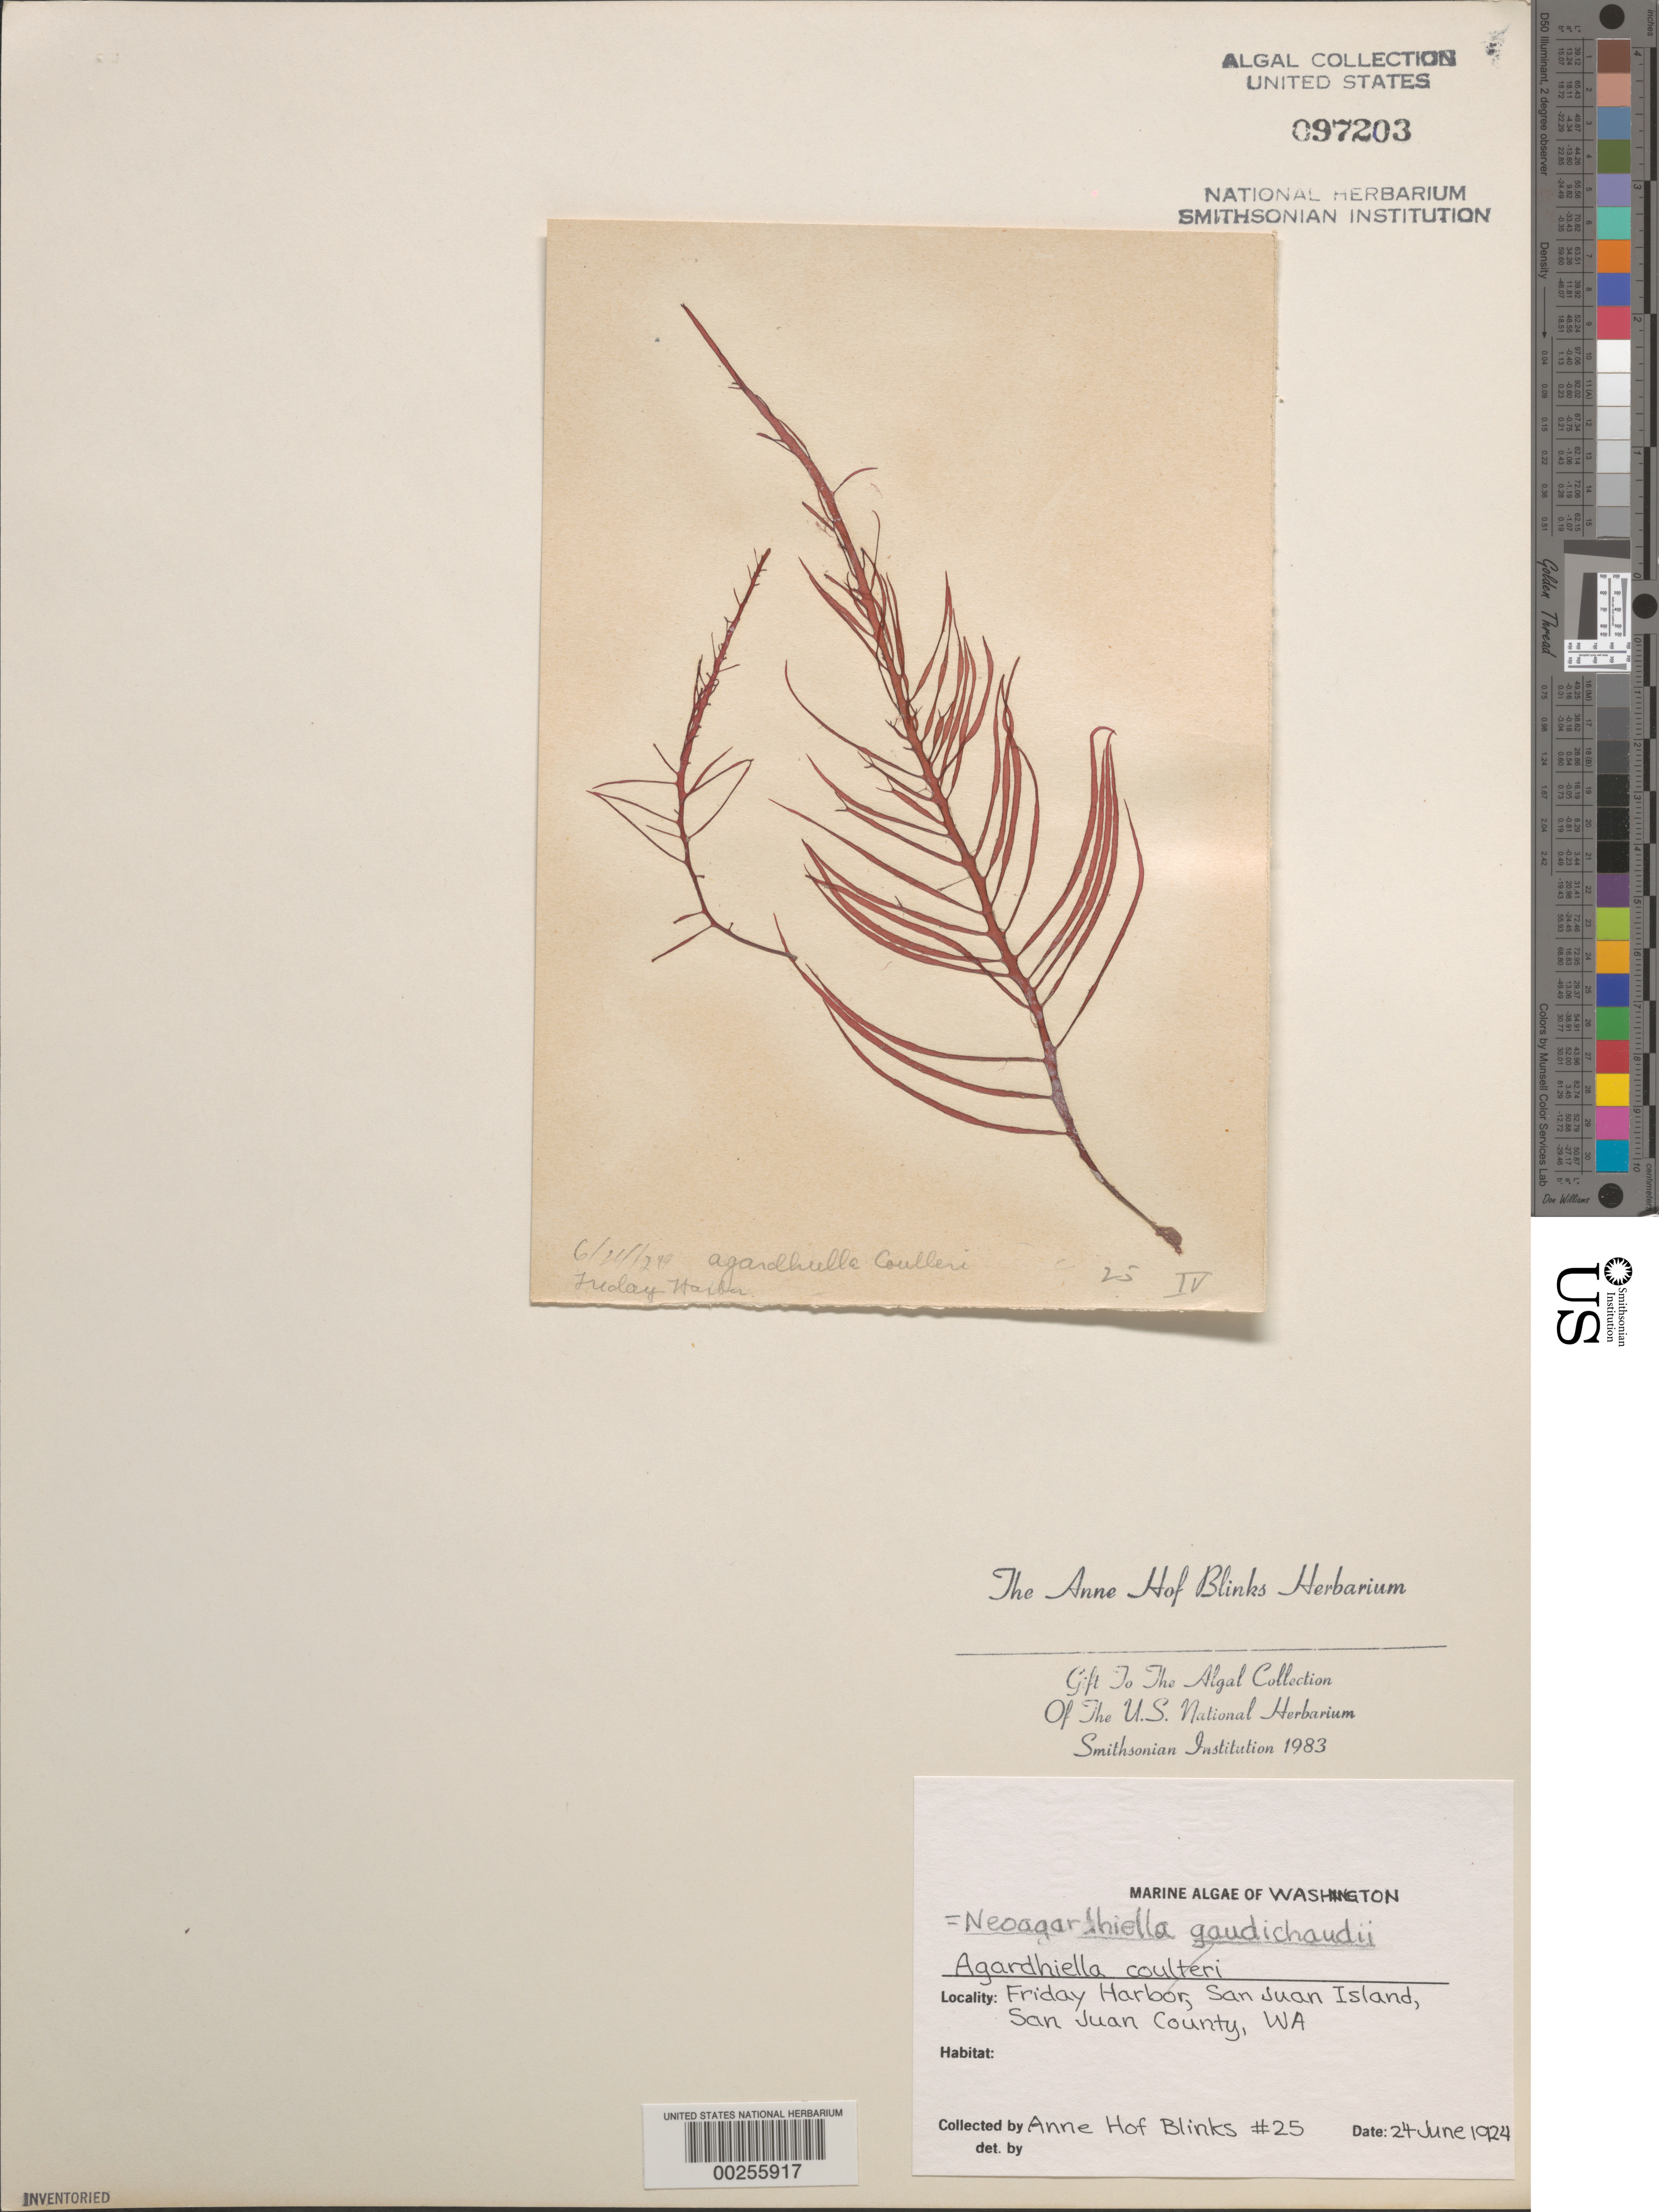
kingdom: Plantae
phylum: Rhodophyta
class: Florideophyceae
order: Gigartinales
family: Solieriaceae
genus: Sarcodiotheca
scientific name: Sarcodiotheca gaudichaudii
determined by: Algae name updating Project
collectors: A. Blinks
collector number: AHB 25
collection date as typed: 24 Jun 1924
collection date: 1924-06-24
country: United States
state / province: Washington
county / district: San Juan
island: San Juan Island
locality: Friday Harbor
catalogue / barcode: US 97203